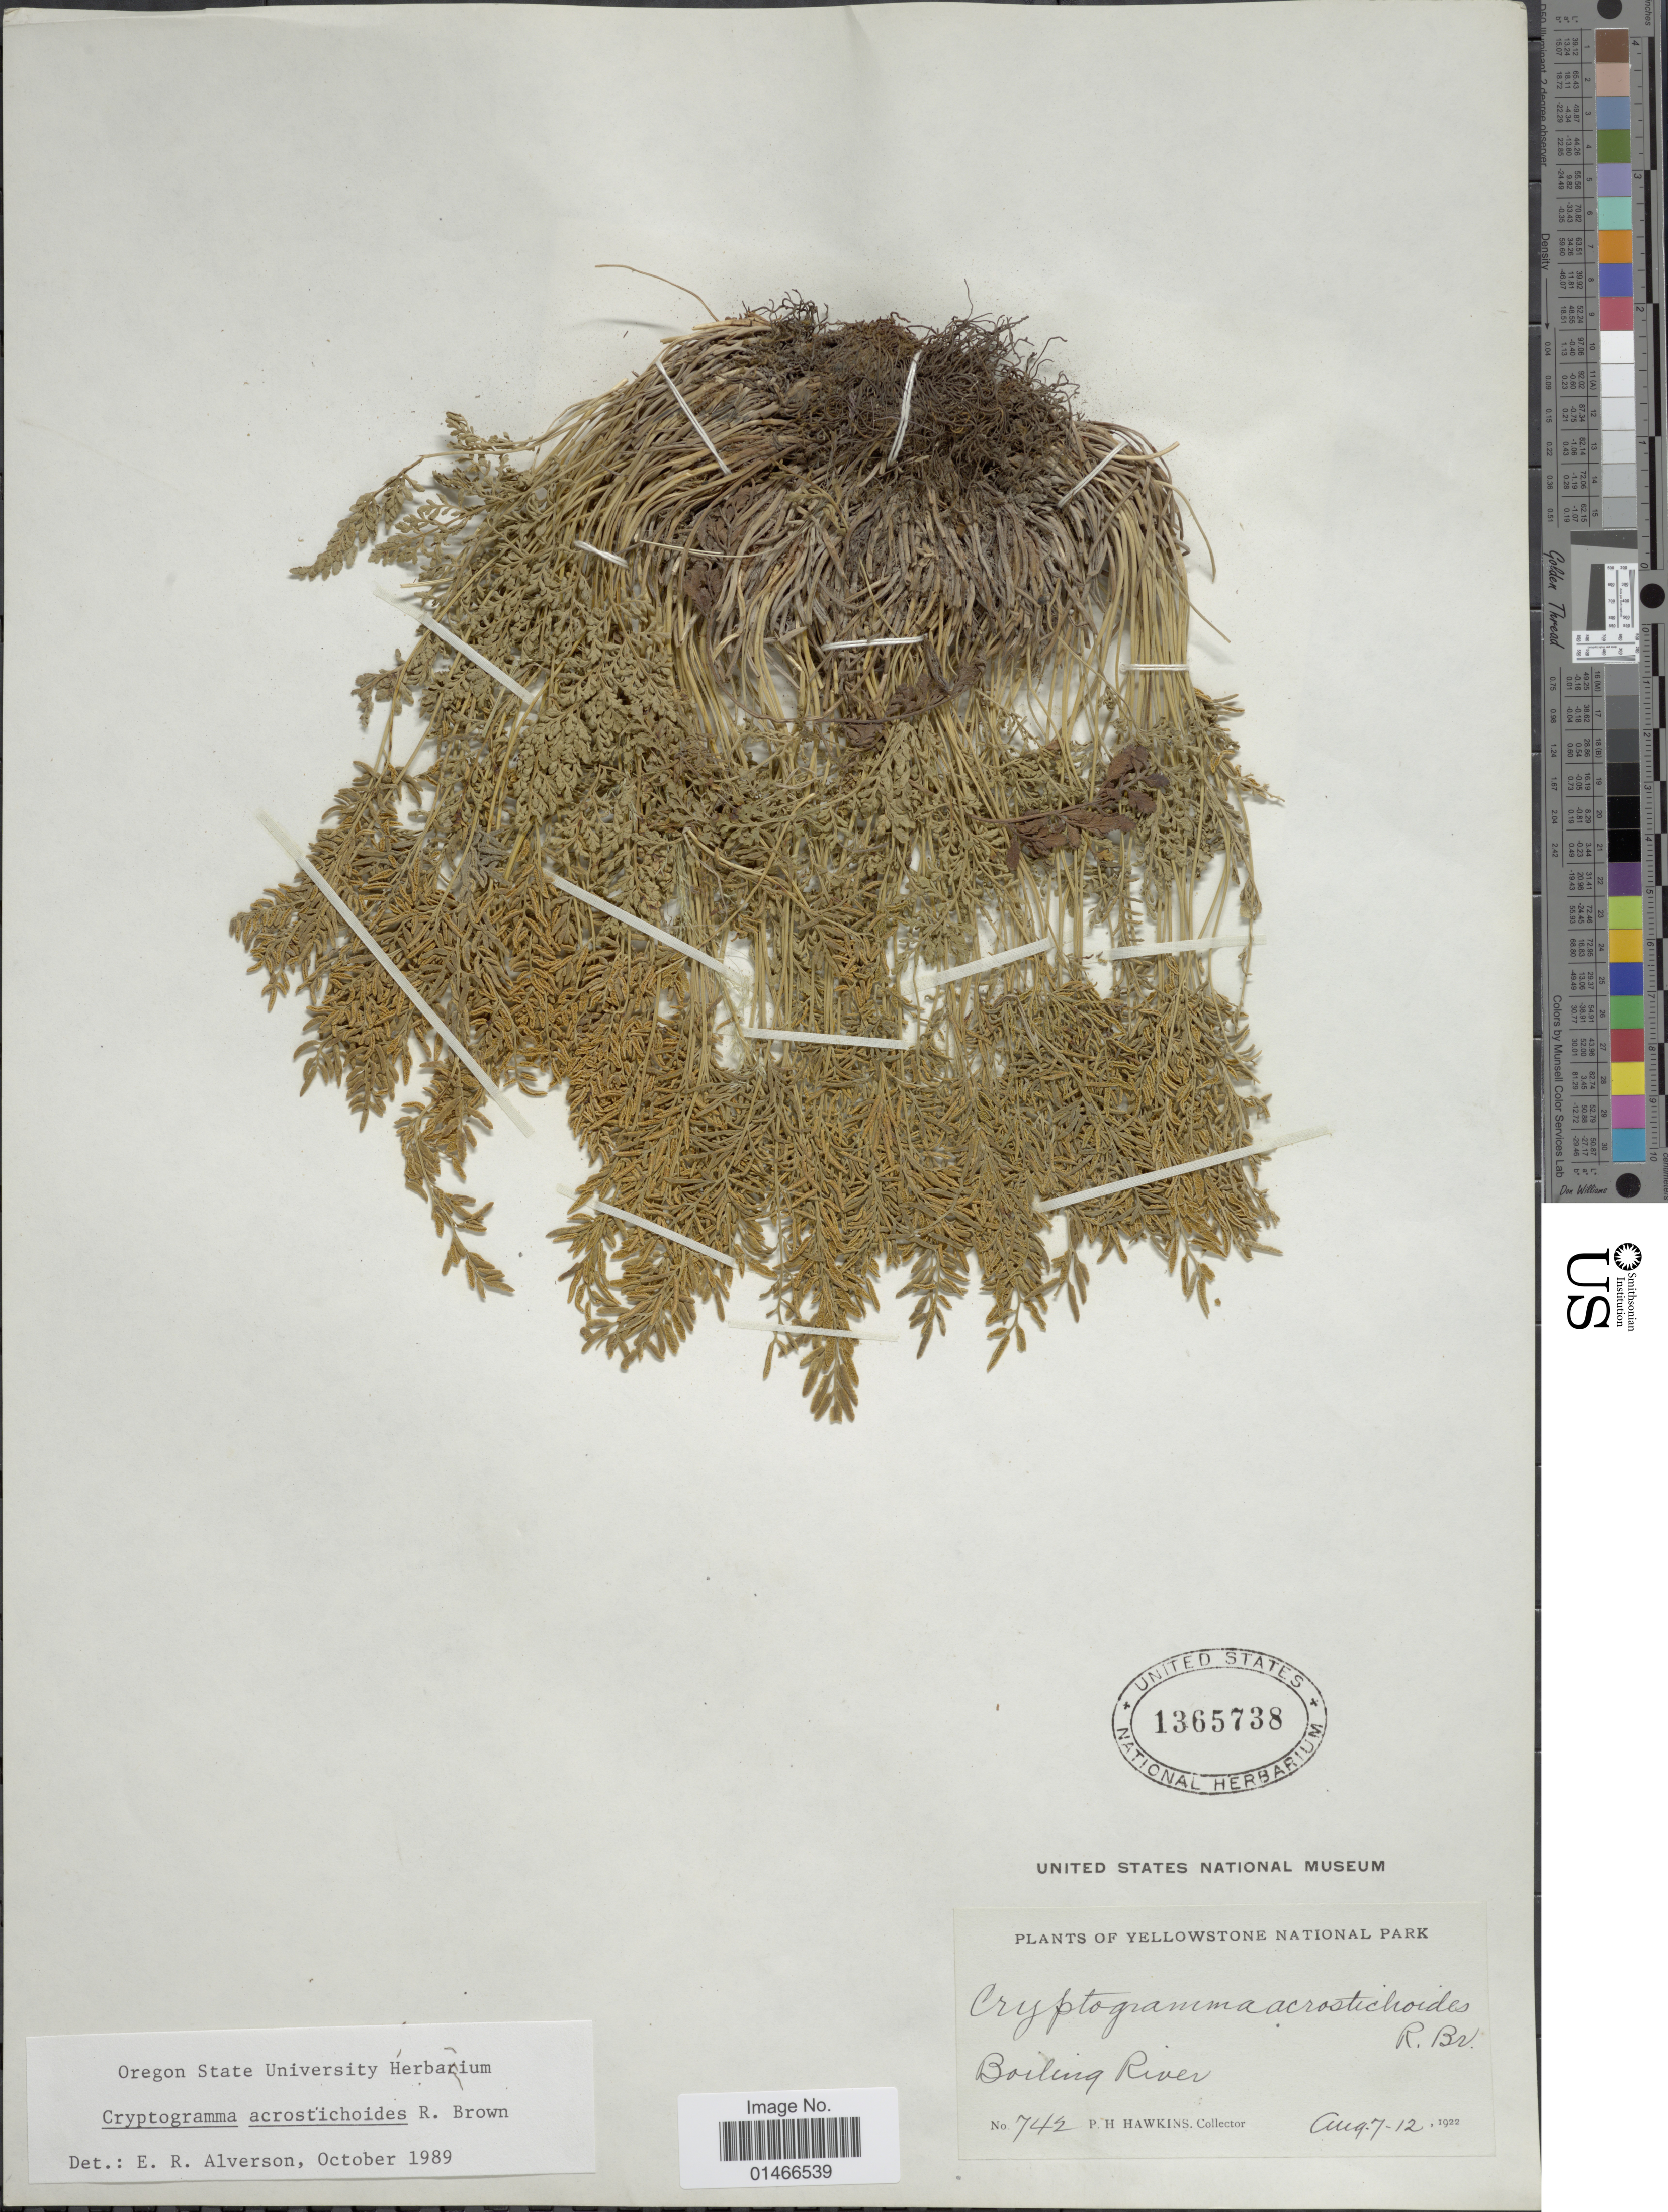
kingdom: Plantae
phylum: Tracheophyta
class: Polypodiopsida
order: Polypodiales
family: Pteridaceae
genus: Cryptogramma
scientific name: Cryptogramma acrostichoides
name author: R. Br.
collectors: P. Hawkins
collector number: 742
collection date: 1922-08-07/1922-08-12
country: United States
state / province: Wyoming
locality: Yellowstone National Park. Boiling River.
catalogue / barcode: US 1365738